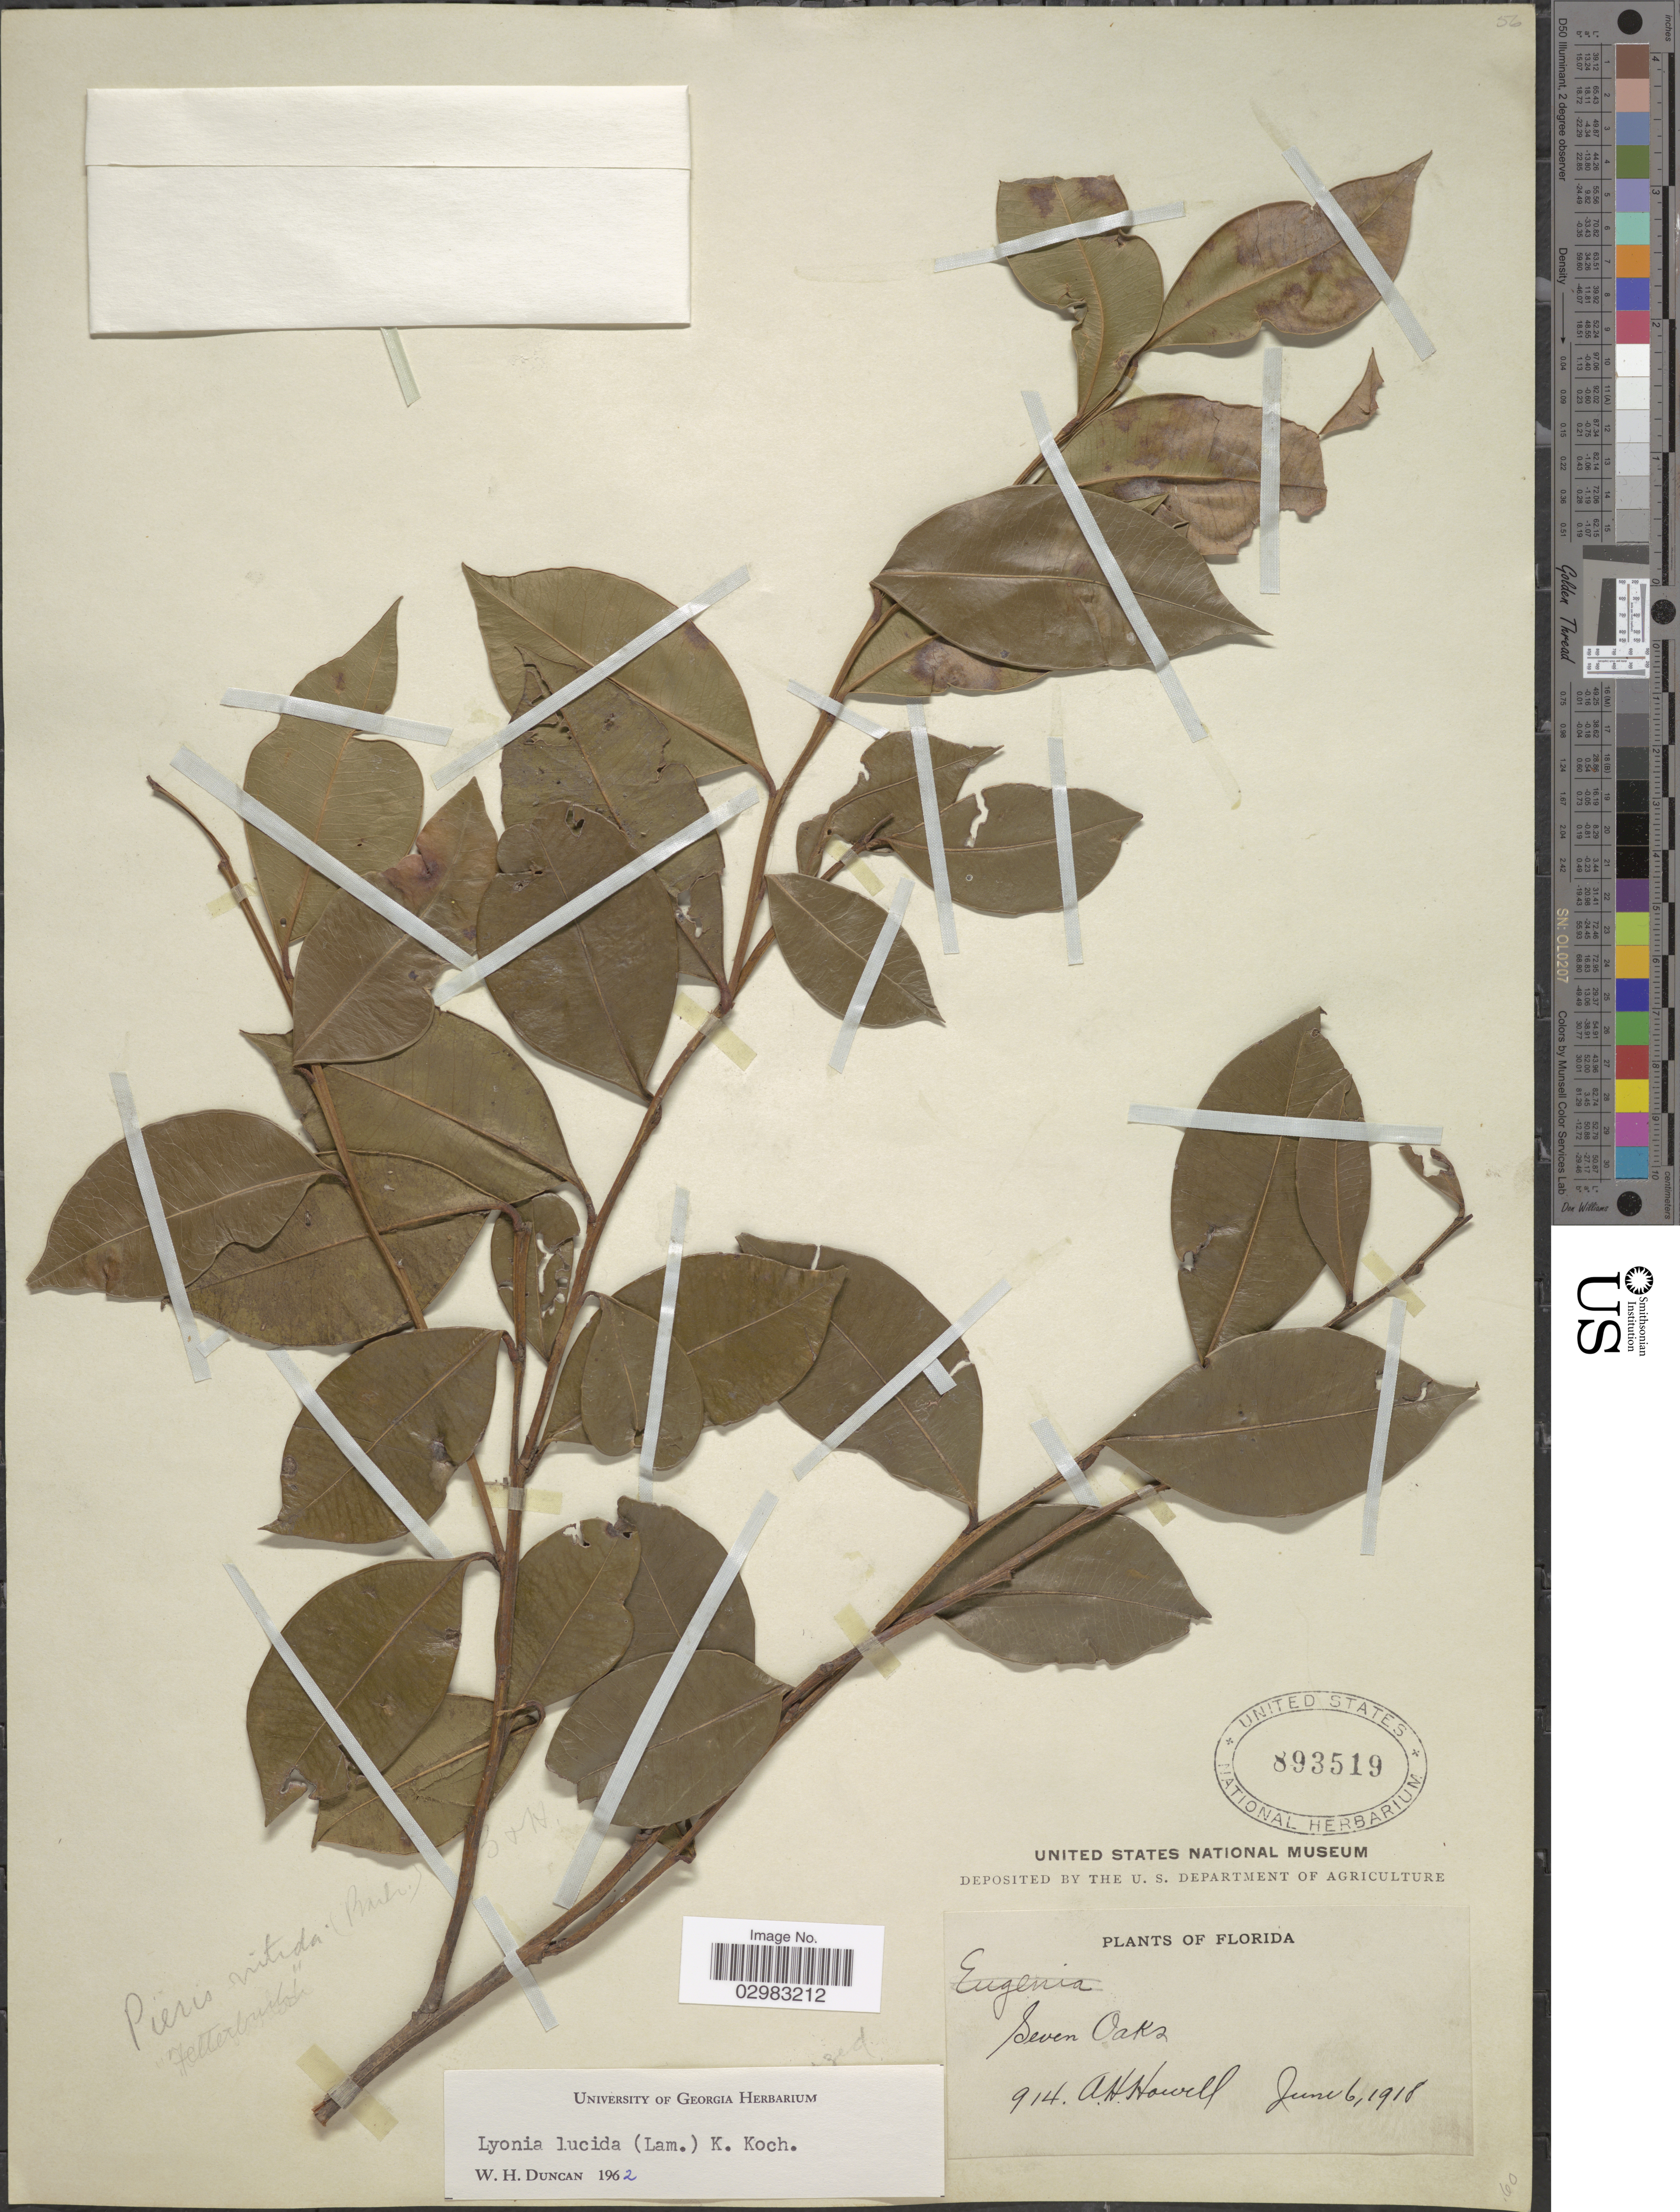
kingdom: Plantae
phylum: Tracheophyta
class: Magnoliopsida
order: Ericales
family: Ericaceae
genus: Lyonia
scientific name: Lyonia lucida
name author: K. Koch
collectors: A. Howell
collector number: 914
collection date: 1918-06-06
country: United States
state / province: Florida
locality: Seven Oaks.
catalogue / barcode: US 893519